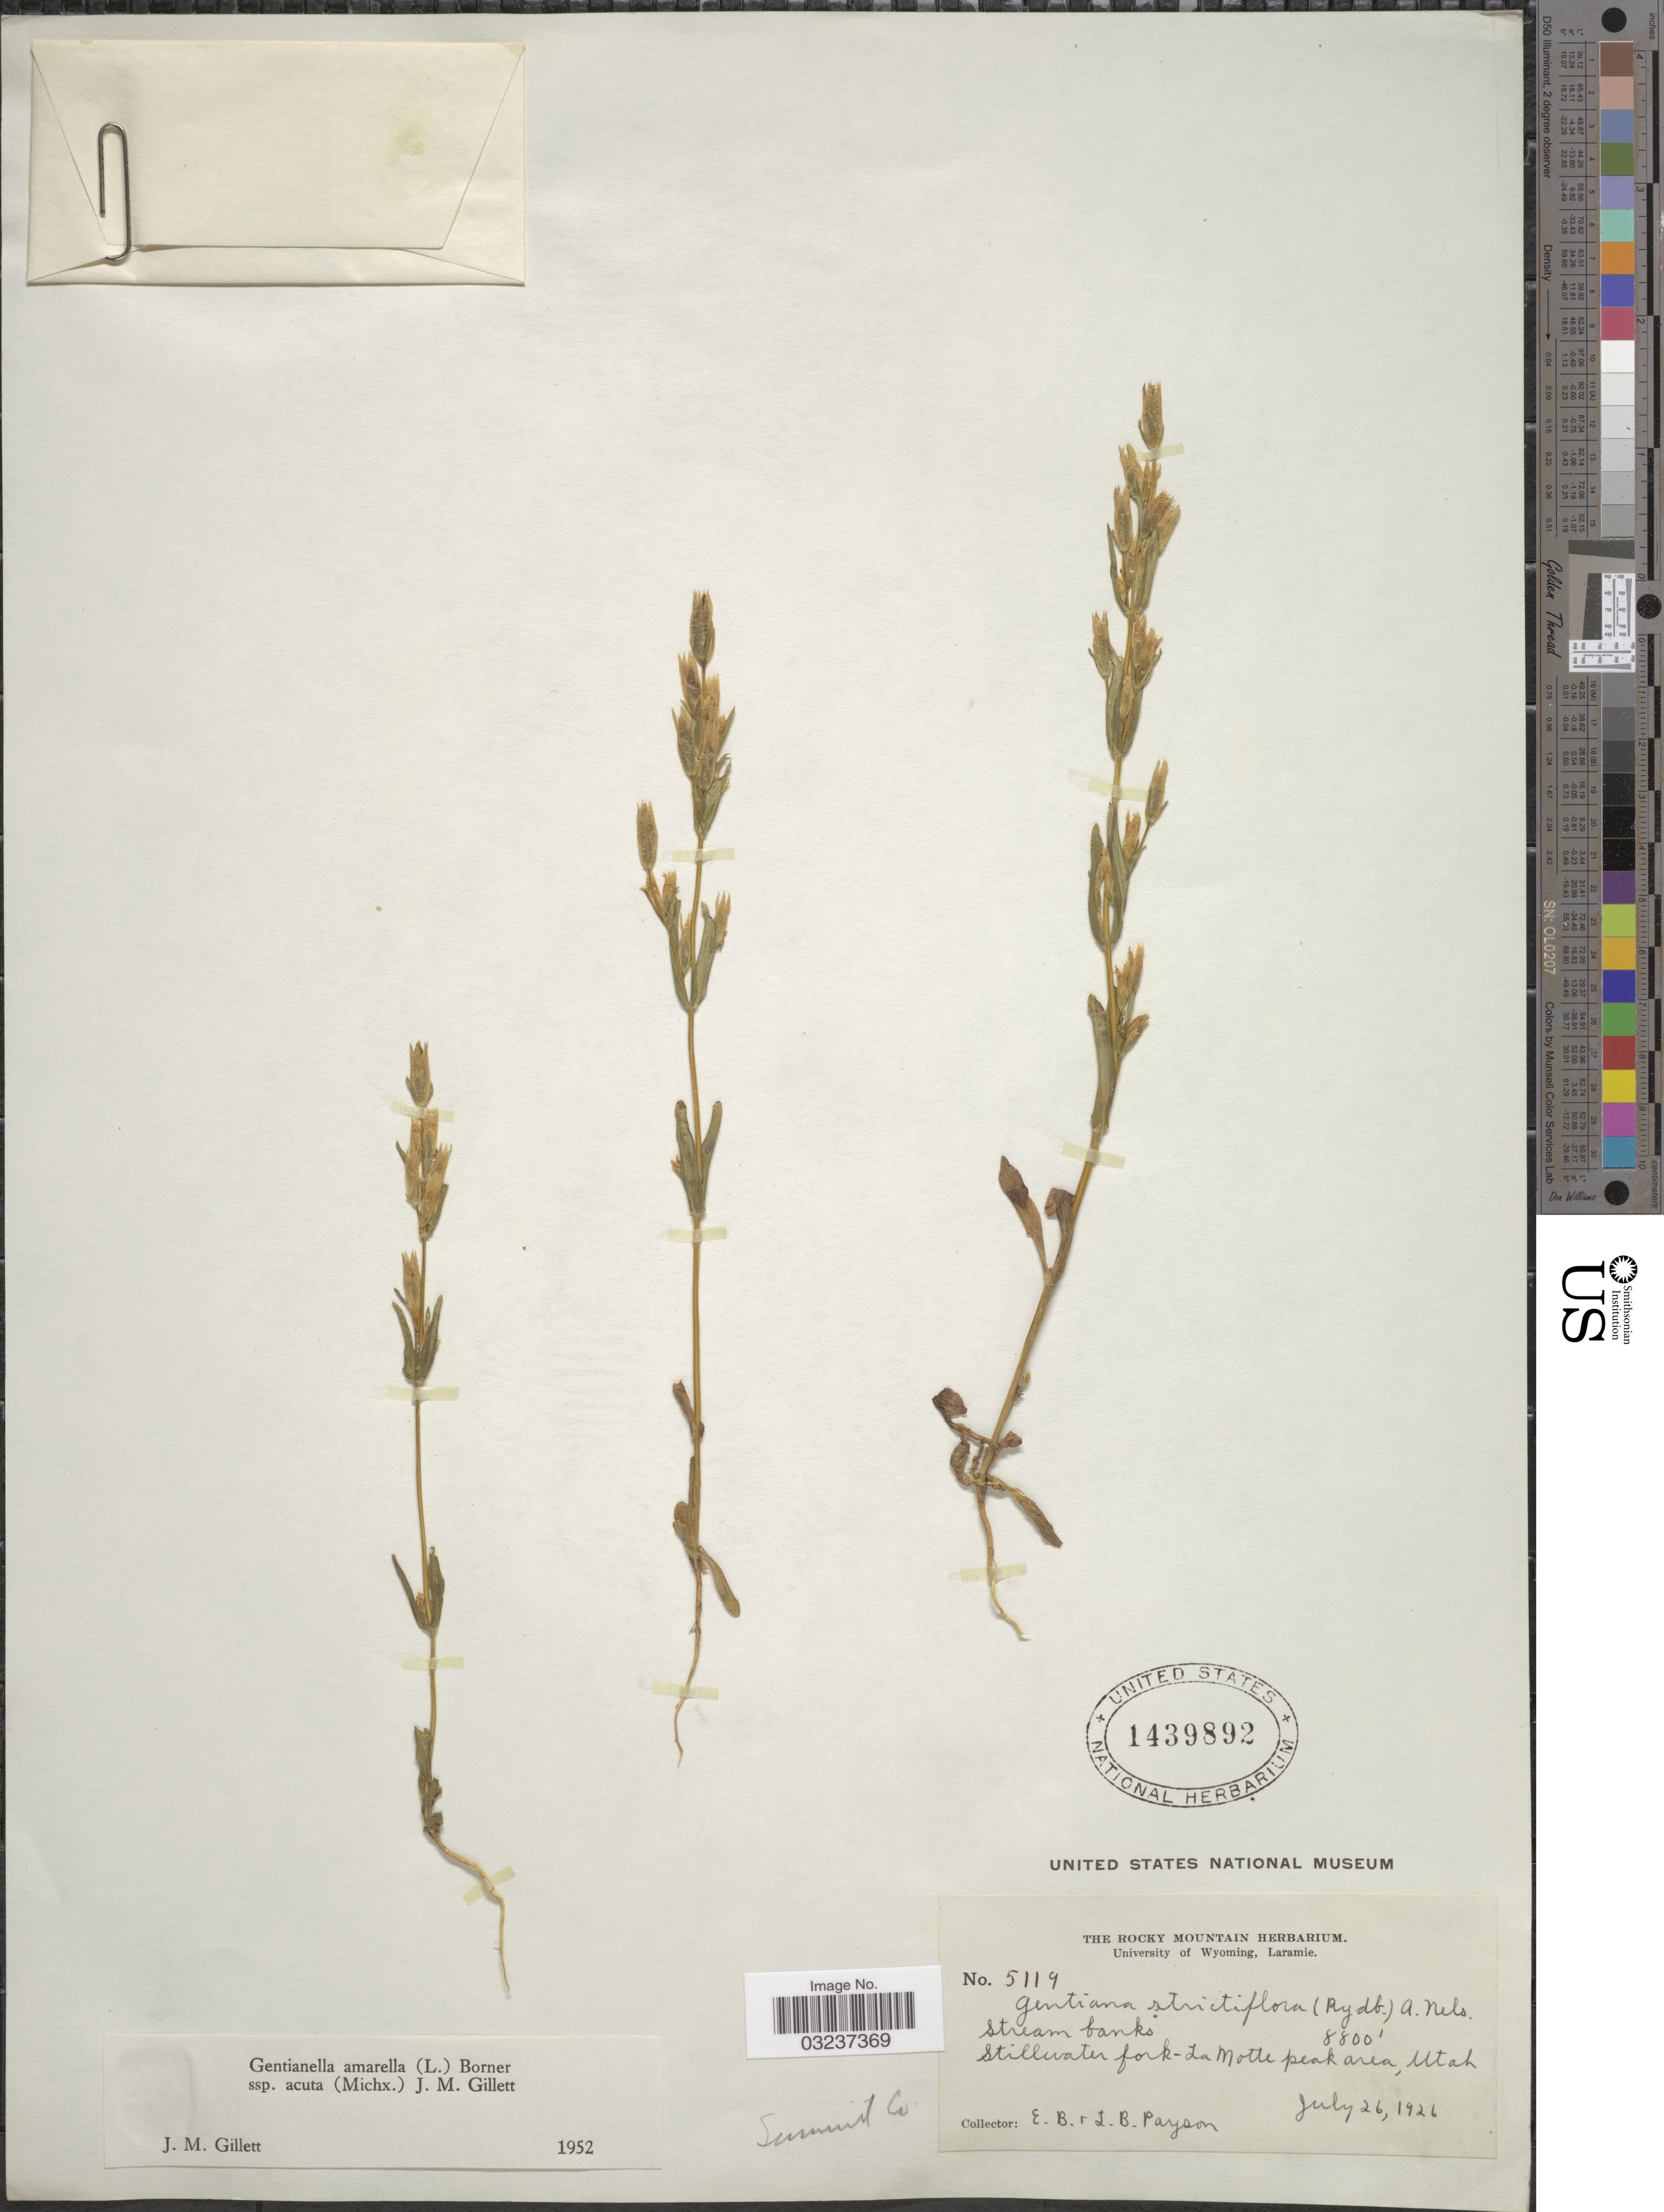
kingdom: Plantae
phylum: Tracheophyta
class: Magnoliopsida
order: Gentianales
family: Gentianaceae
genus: Gentianella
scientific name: Gentianella amarella subsp. acuta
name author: (Michx.) J.M. Gillett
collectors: E. B. Payson & L. Payson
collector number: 5119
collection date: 1926-07-26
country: United States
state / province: Utah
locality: Stillwater fork-La Motte peak area. Summit Co.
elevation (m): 2682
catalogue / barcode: US 1439892